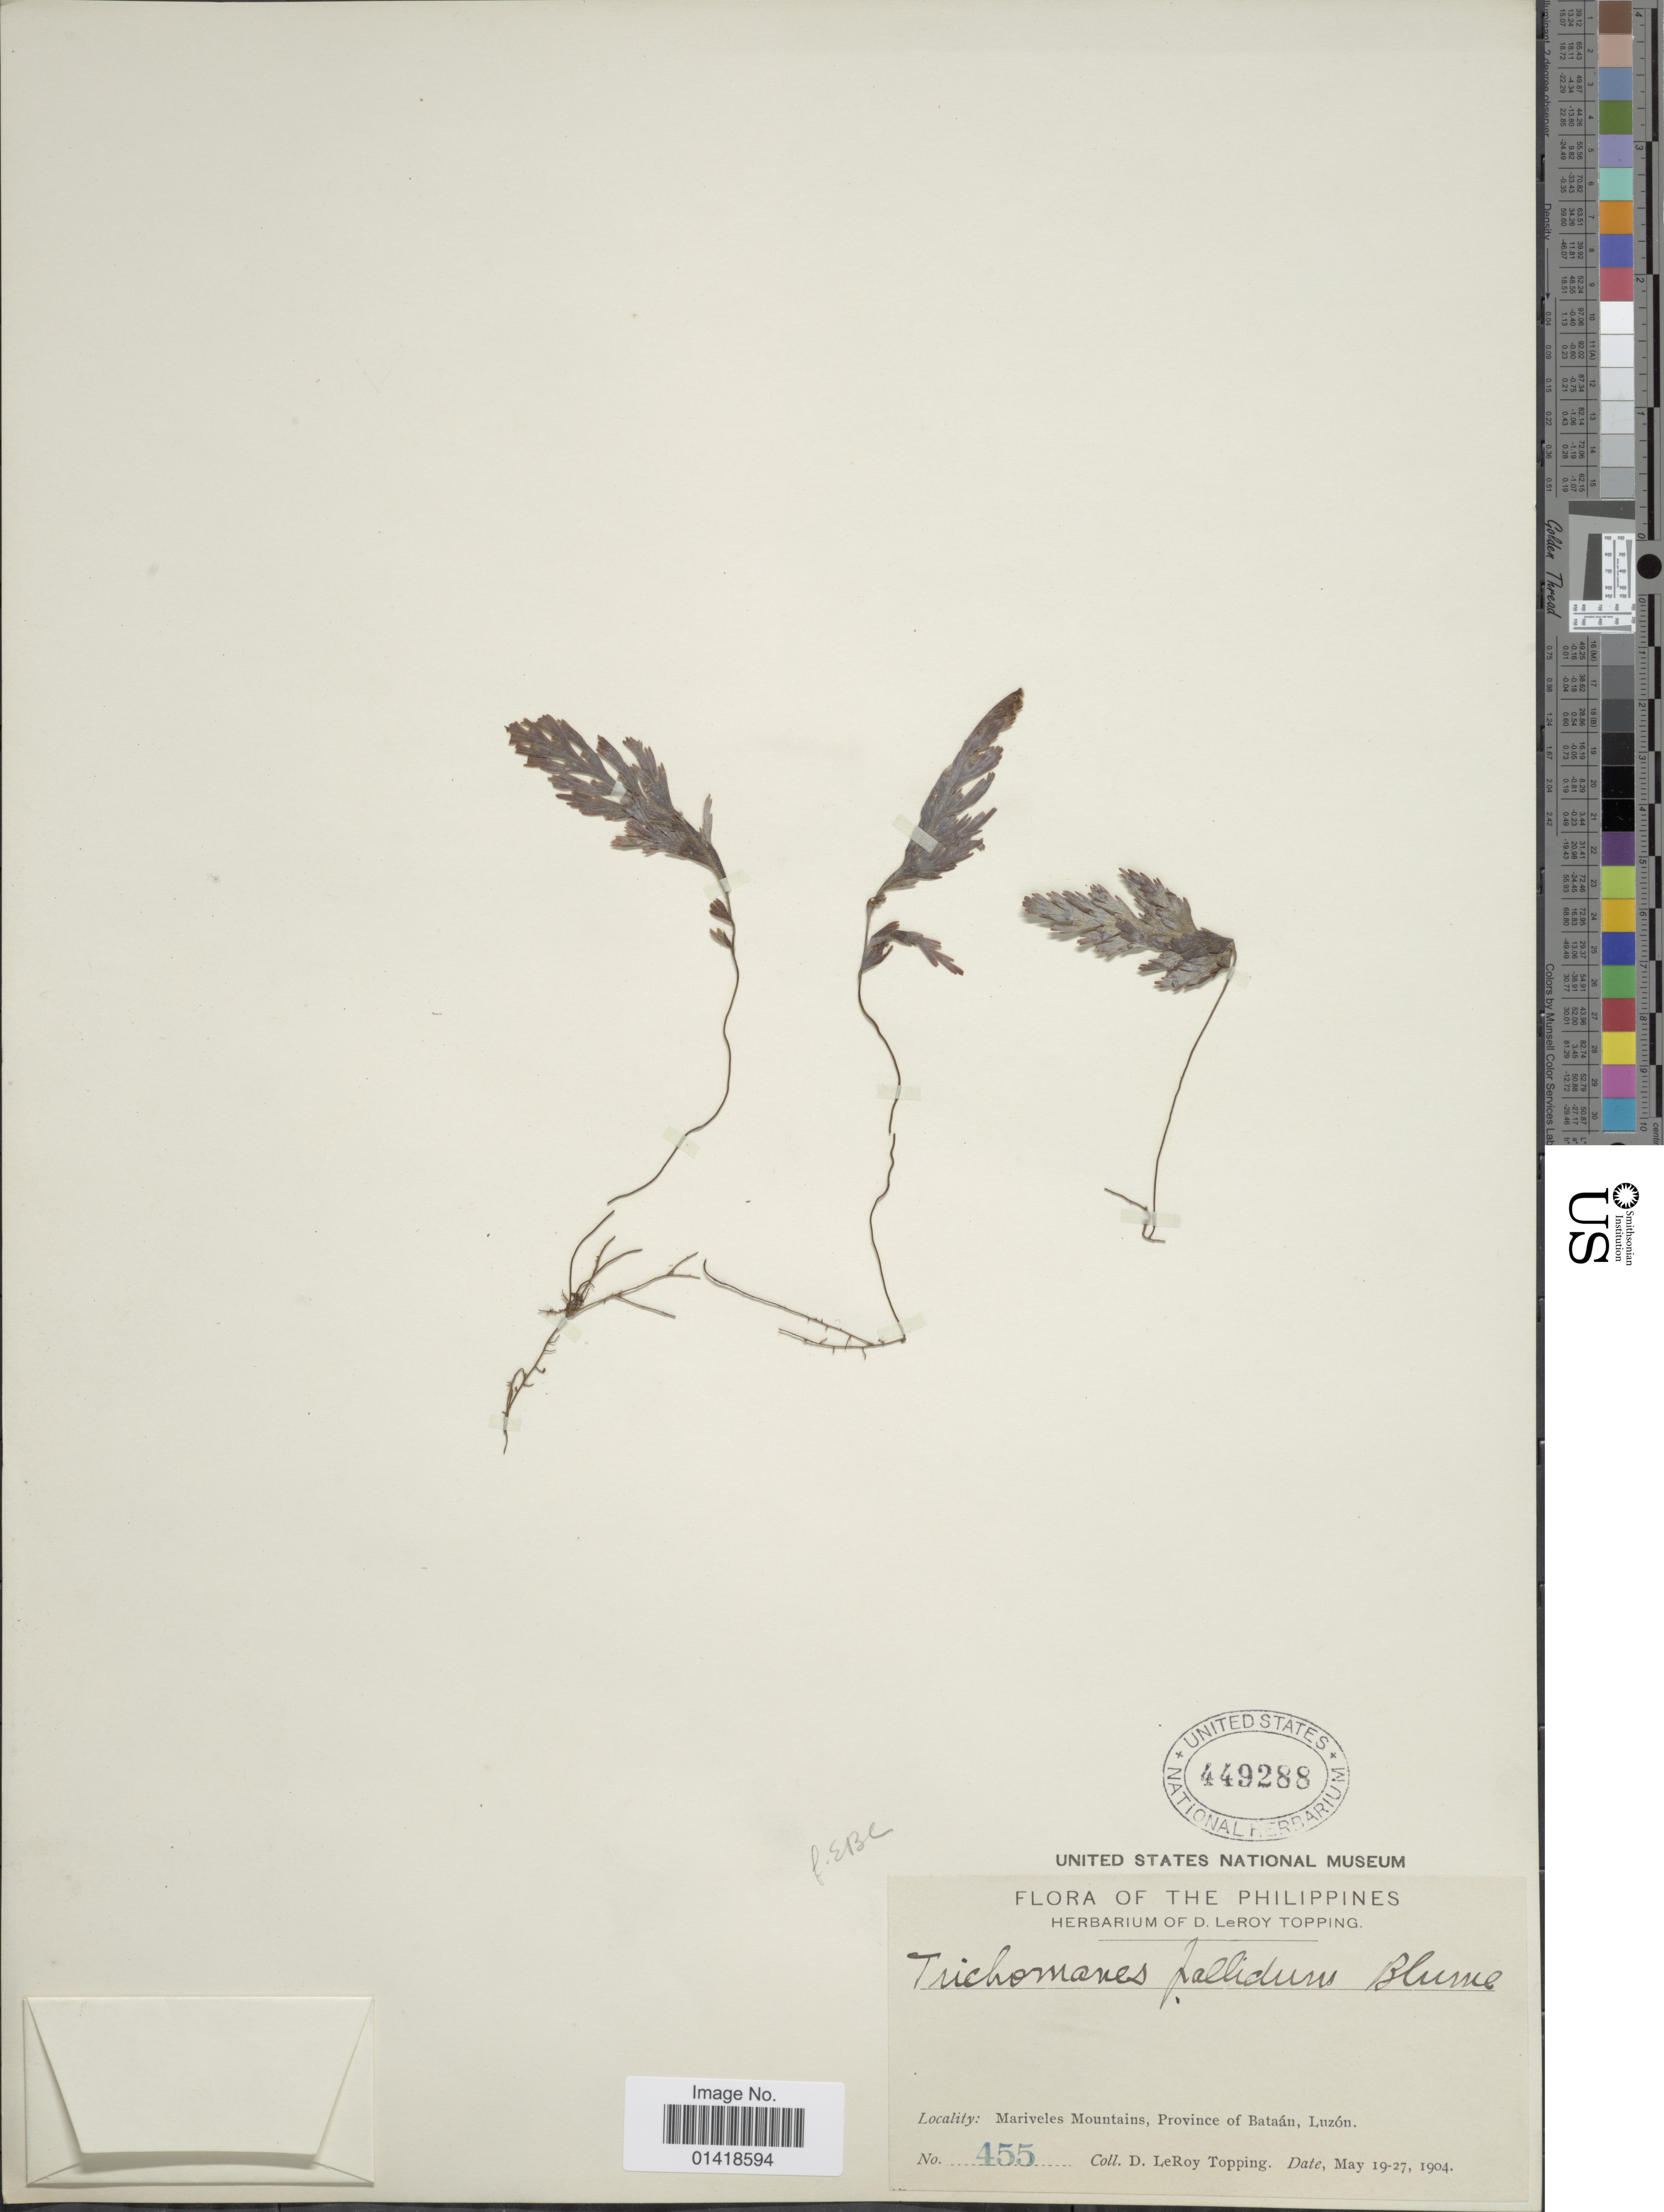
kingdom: Plantae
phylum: Tracheophyta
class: Polypodiopsida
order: Hymenophyllales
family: Hymenophyllaceae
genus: Hymenophyllum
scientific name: Hymenophyllum pallidum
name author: (Blume) Ebihara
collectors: D. L. Topping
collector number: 455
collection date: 1904-05-19/1904-05-27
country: Philippines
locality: The Philippines. Mariveles Mountains, Province of Bataan. Luzon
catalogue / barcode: US 449288